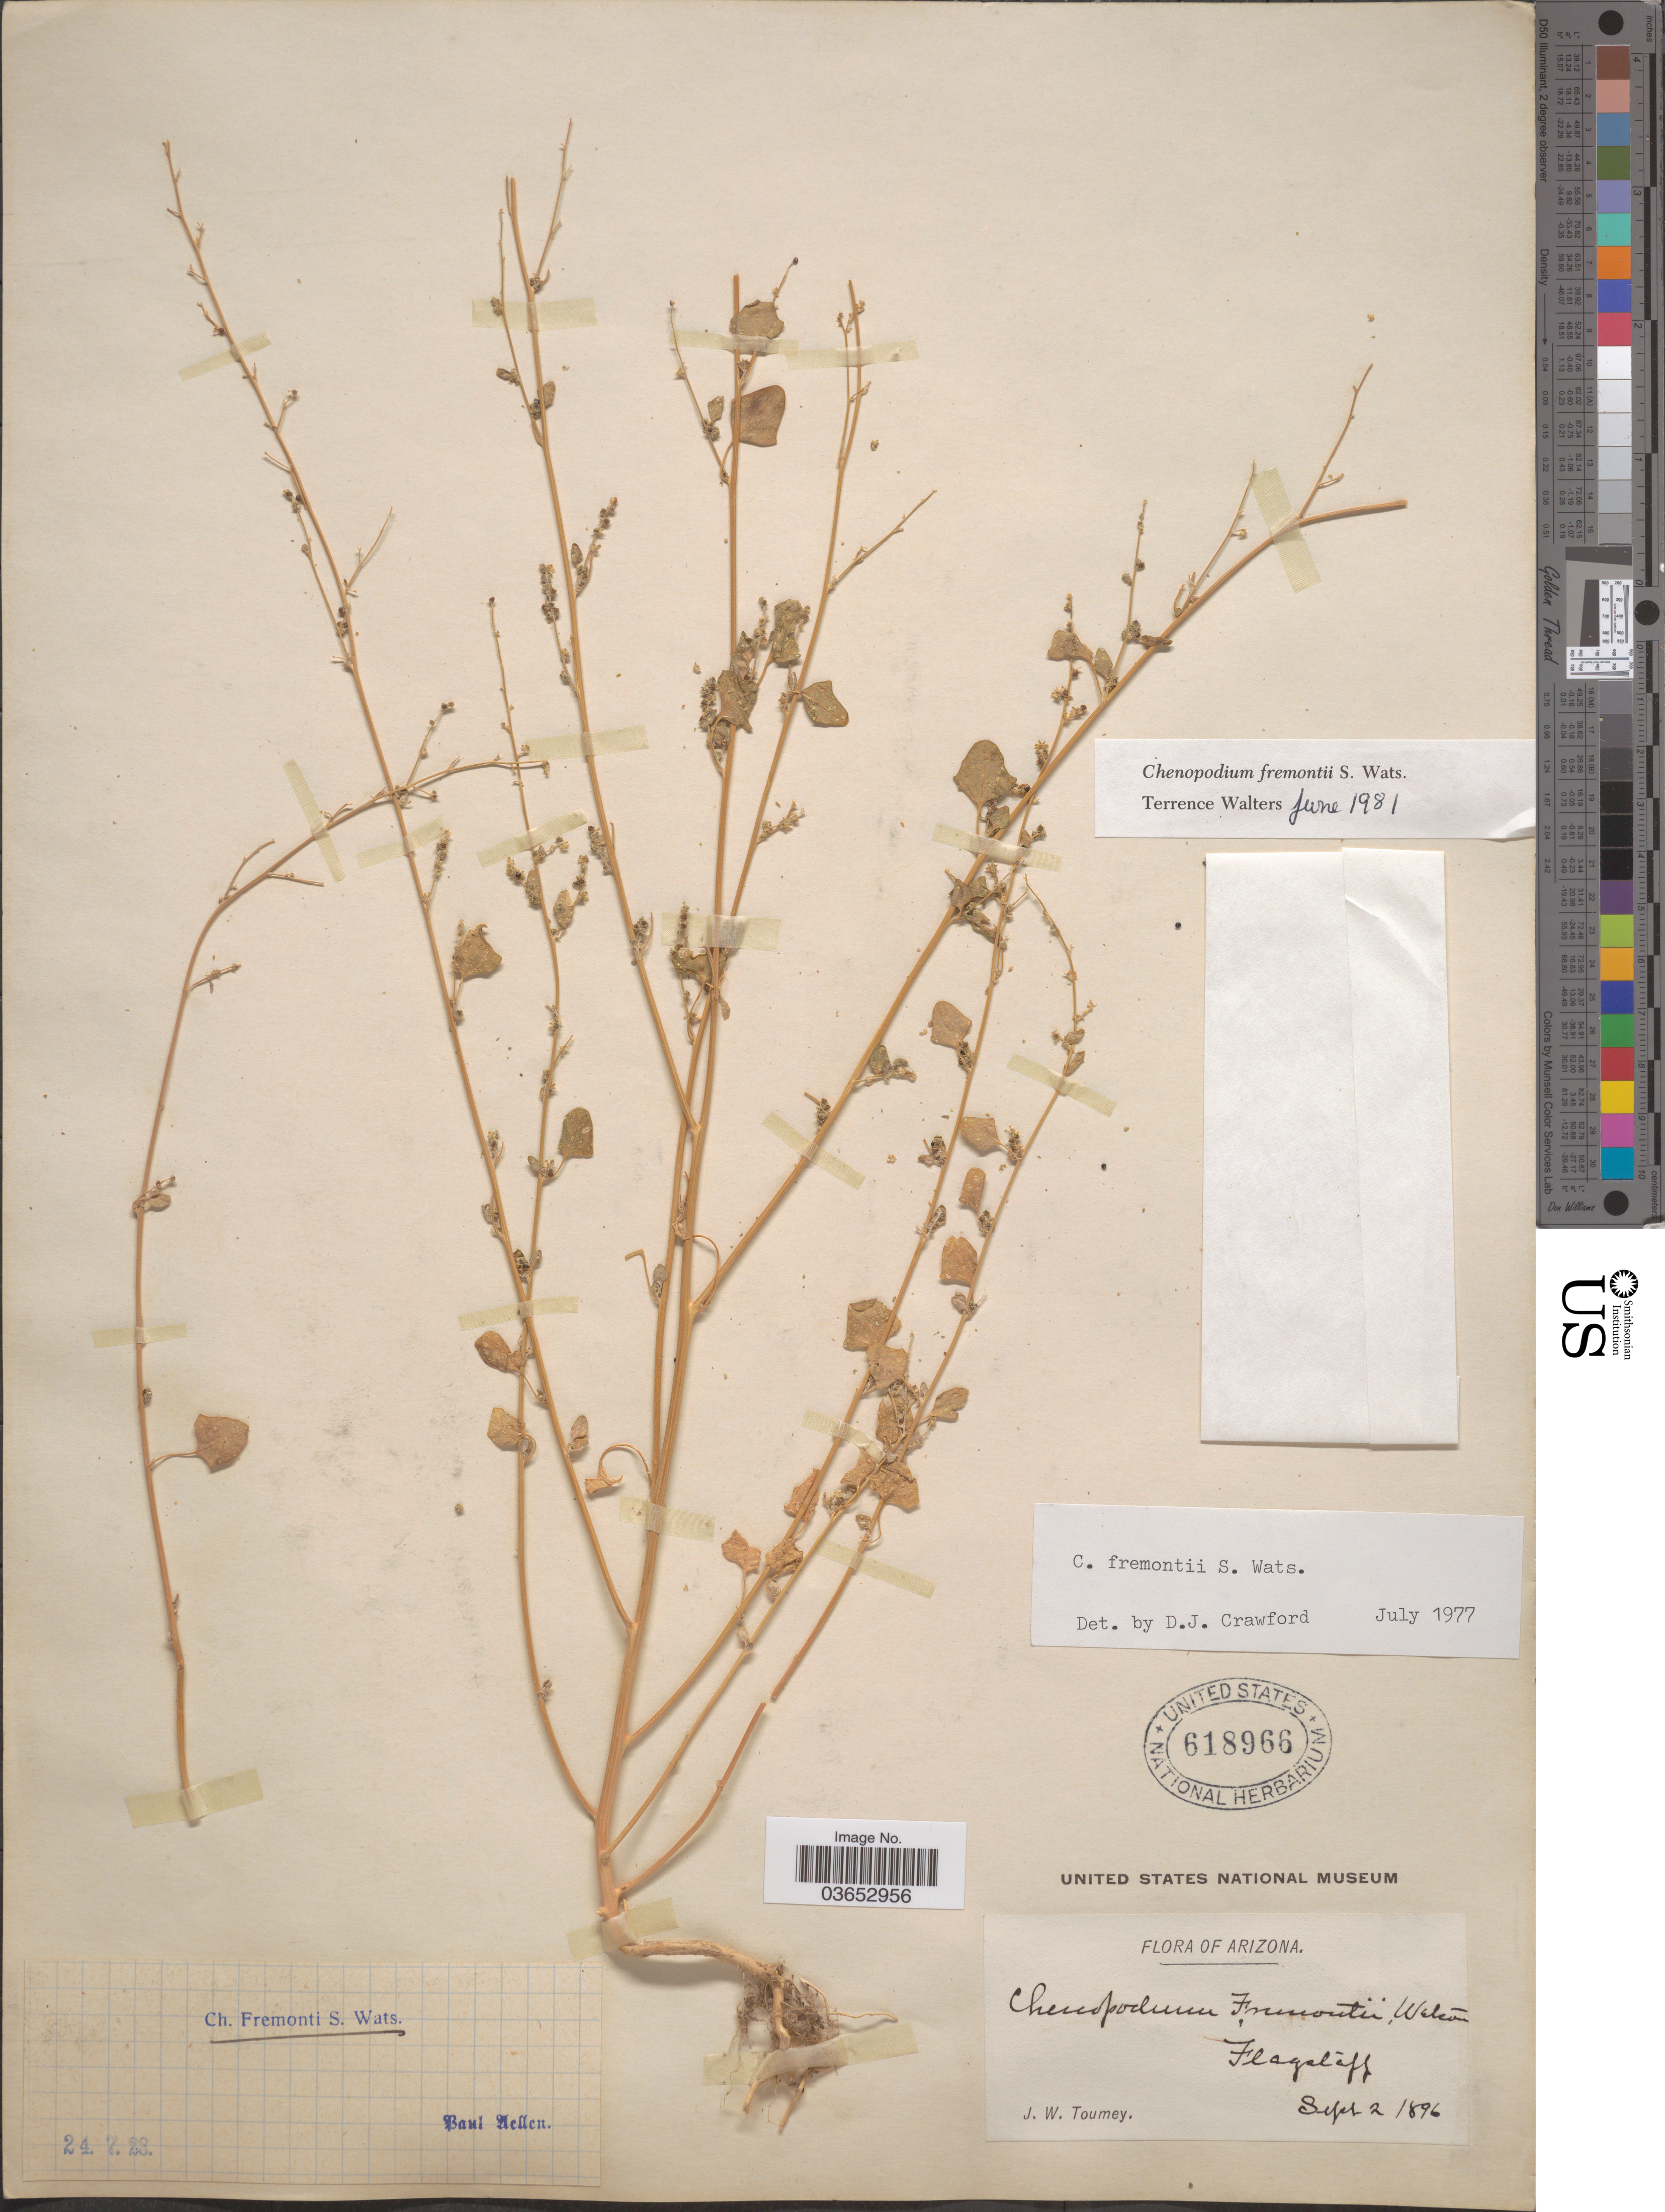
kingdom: Plantae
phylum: Tracheophyta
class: Magnoliopsida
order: Caryophyllales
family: Amaranthaceae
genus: Chenopodium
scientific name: Chenopodium fremontii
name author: S. Watson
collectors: J. W. Toumey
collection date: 1896-09-02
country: United States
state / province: Arizona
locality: Flagstaff.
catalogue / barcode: US 618966